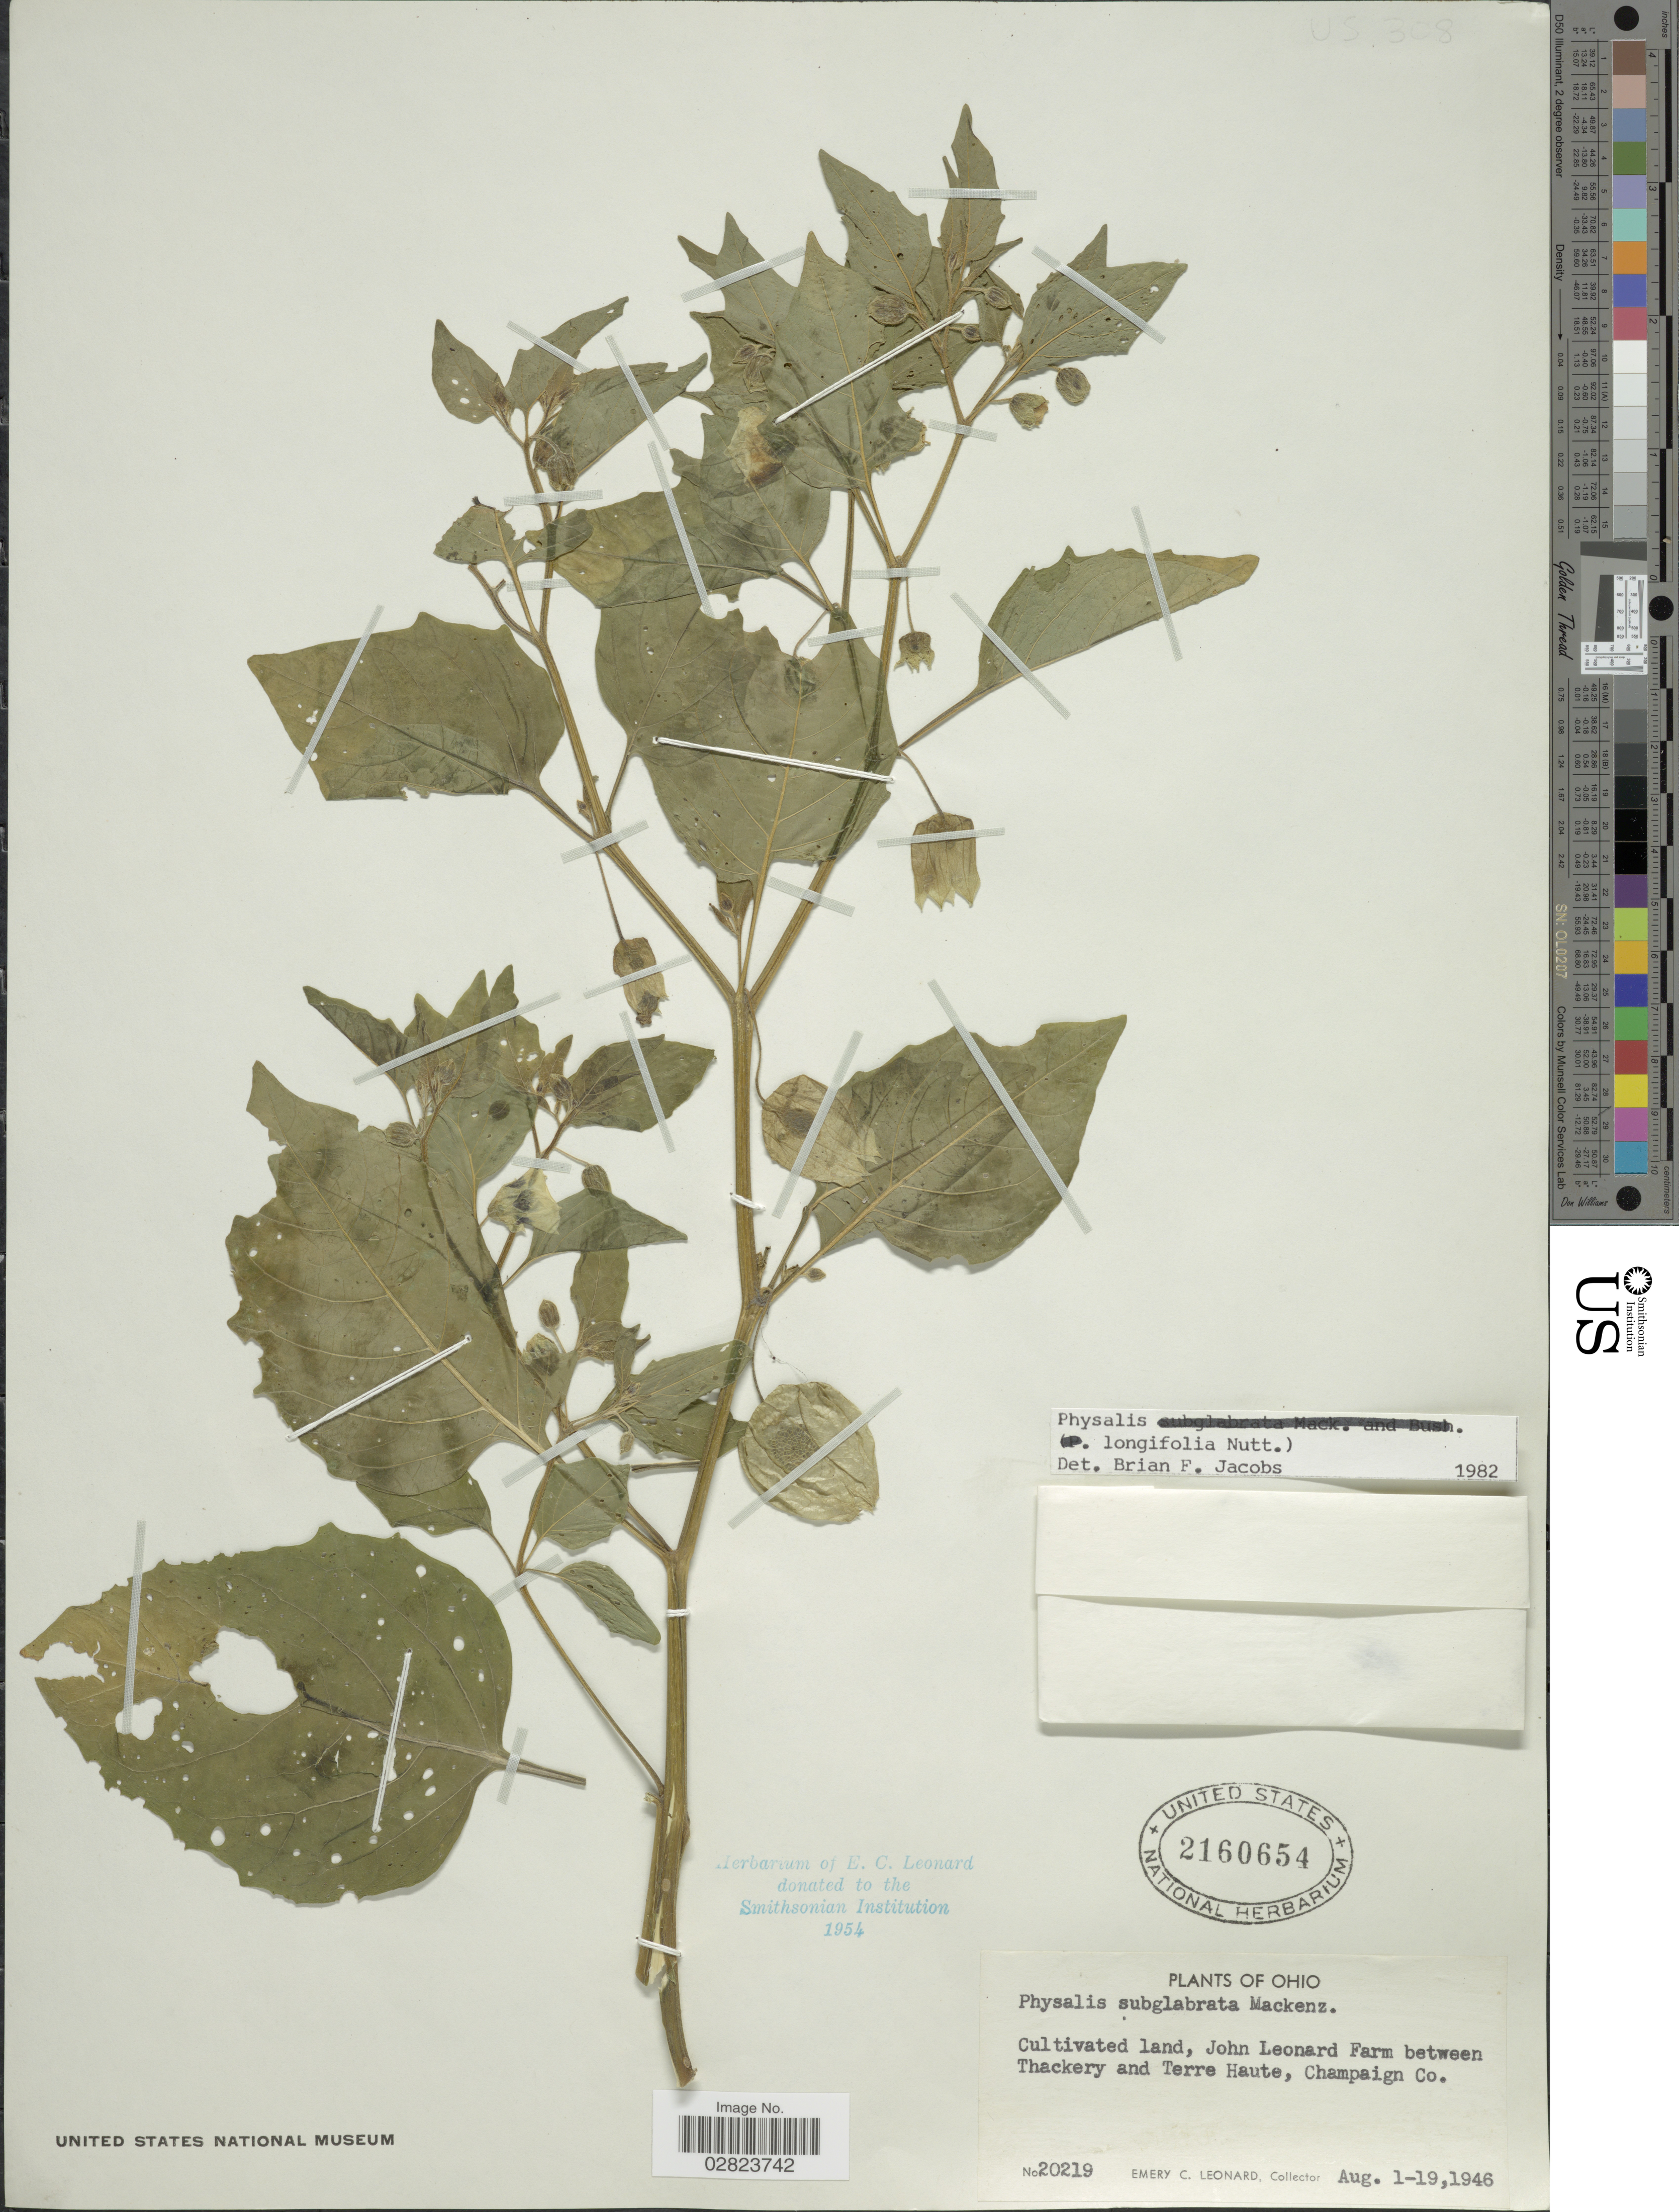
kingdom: Plantae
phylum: Tracheophyta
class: Magnoliopsida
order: Solanales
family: Solanaceae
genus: Physalis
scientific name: Physalis longifolia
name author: Nutt.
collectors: E. C. Leonard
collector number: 20219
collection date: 1946-08-01/1946-08-19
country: United States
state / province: Ohio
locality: Cultivated land, John Leonard Farm between Thackery and Terre Haute, Champaign Co.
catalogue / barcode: US 2160654